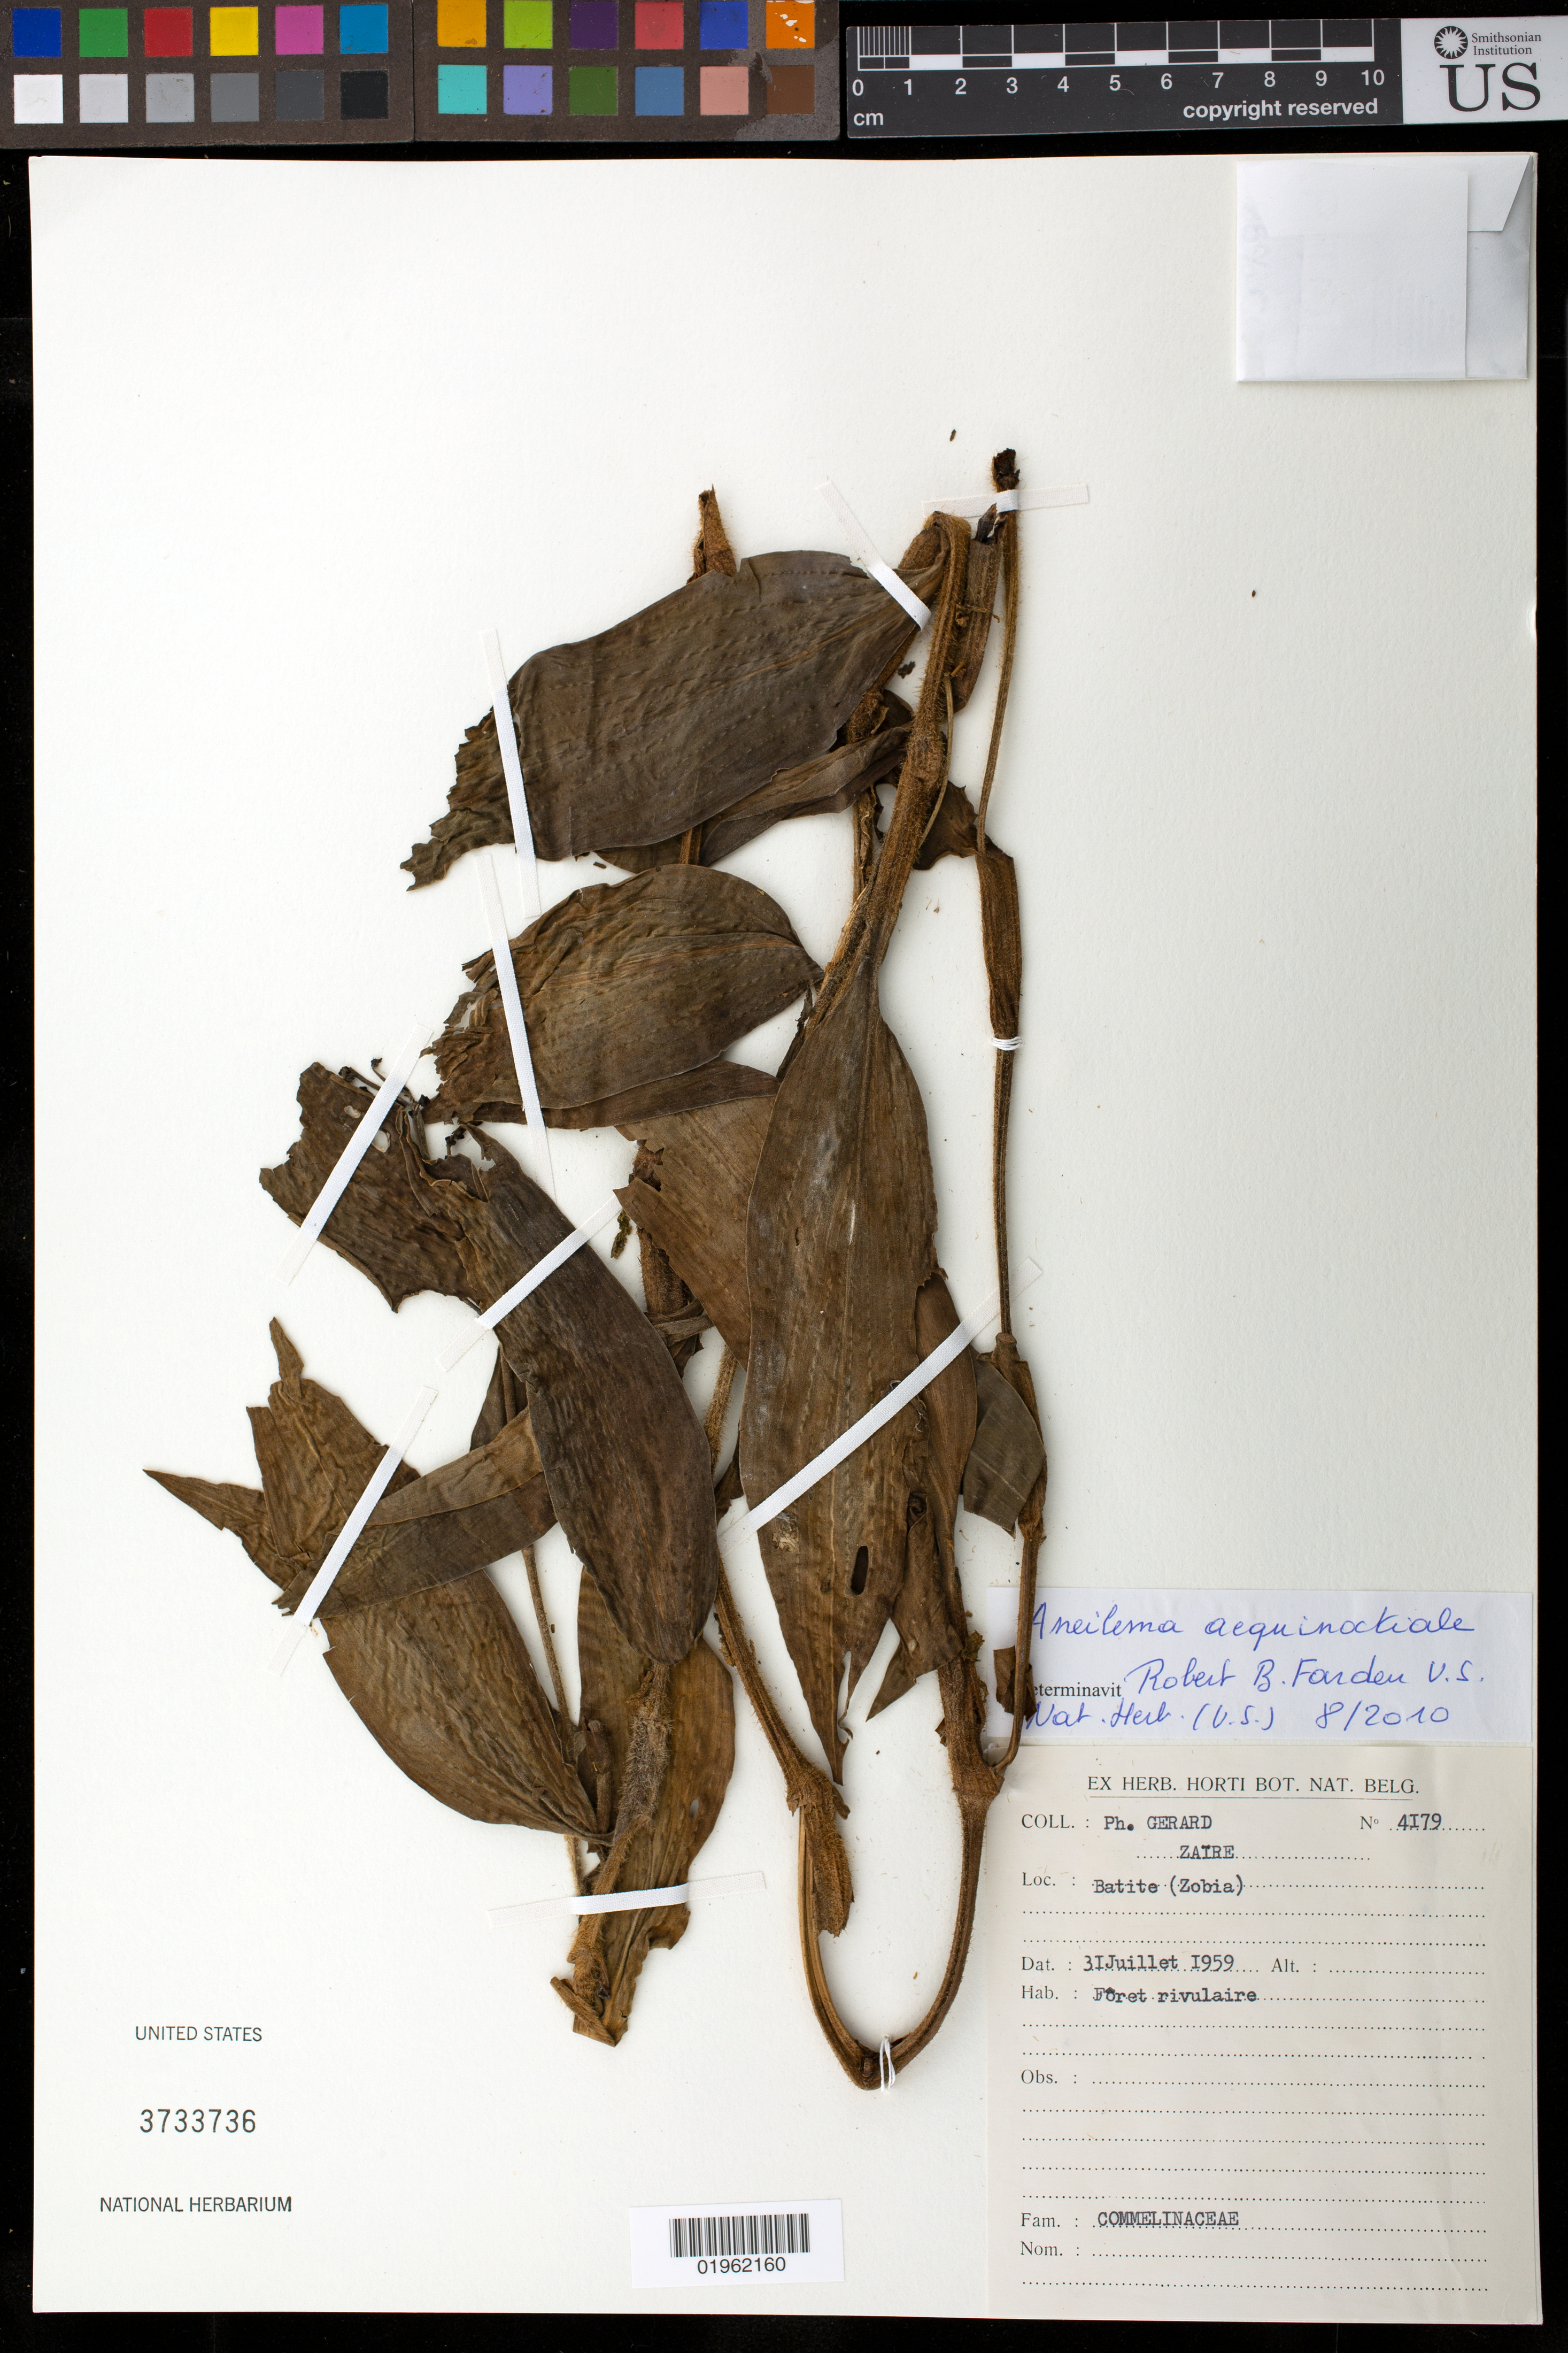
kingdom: Plantae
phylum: Tracheophyta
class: Liliopsida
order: Commelinales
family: Commelinaceae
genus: Aneilema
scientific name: Aneilema aequinoctiale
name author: (P. Beauv.) Loudon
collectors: P. Gerard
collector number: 4179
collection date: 1959-07-31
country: Congo, Democratic Republic of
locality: Batite (Zobia)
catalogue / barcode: US 3733736